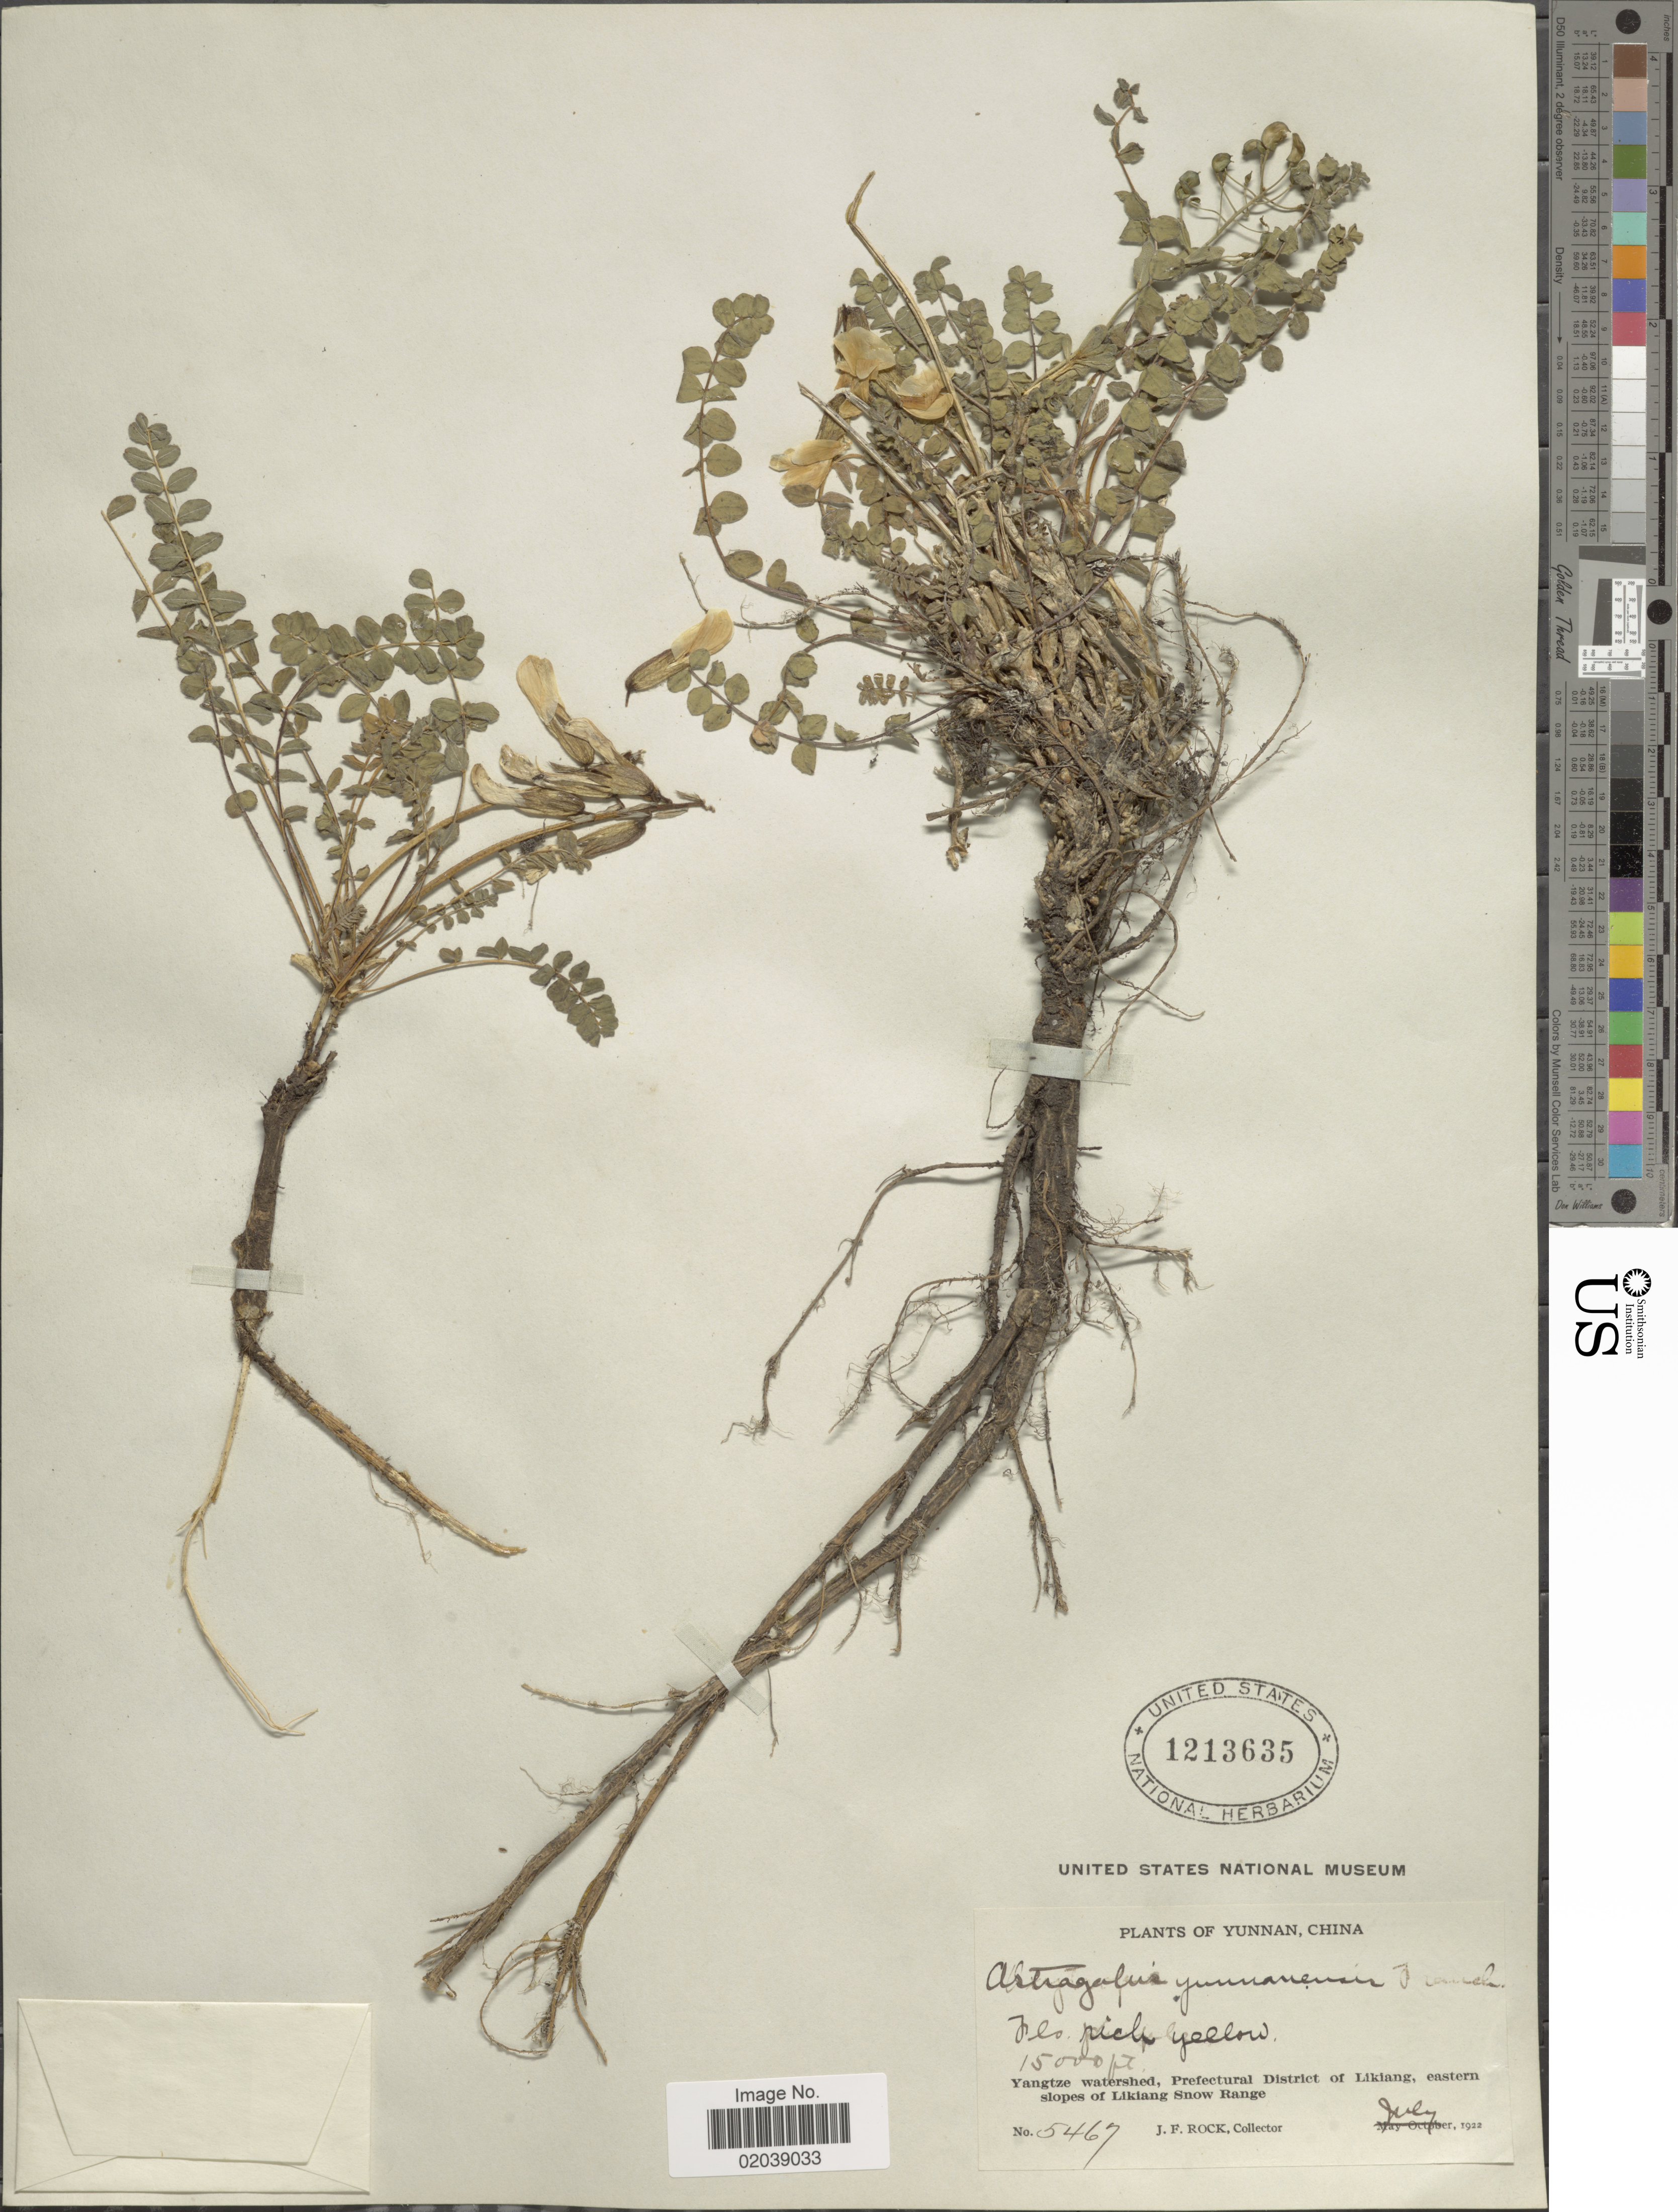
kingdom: Plantae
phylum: Tracheophyta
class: Magnoliopsida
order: Fabales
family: Fabaceae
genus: Astragalus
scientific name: Astragalus yunnanensis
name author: Franch.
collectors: J. Rock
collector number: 5467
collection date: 1922-07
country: China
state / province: Yunnan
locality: Yangtze watershed, Prefectural District of Likiang, eastern slopes of Likiang Snow Range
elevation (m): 4572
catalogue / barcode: US 1213635